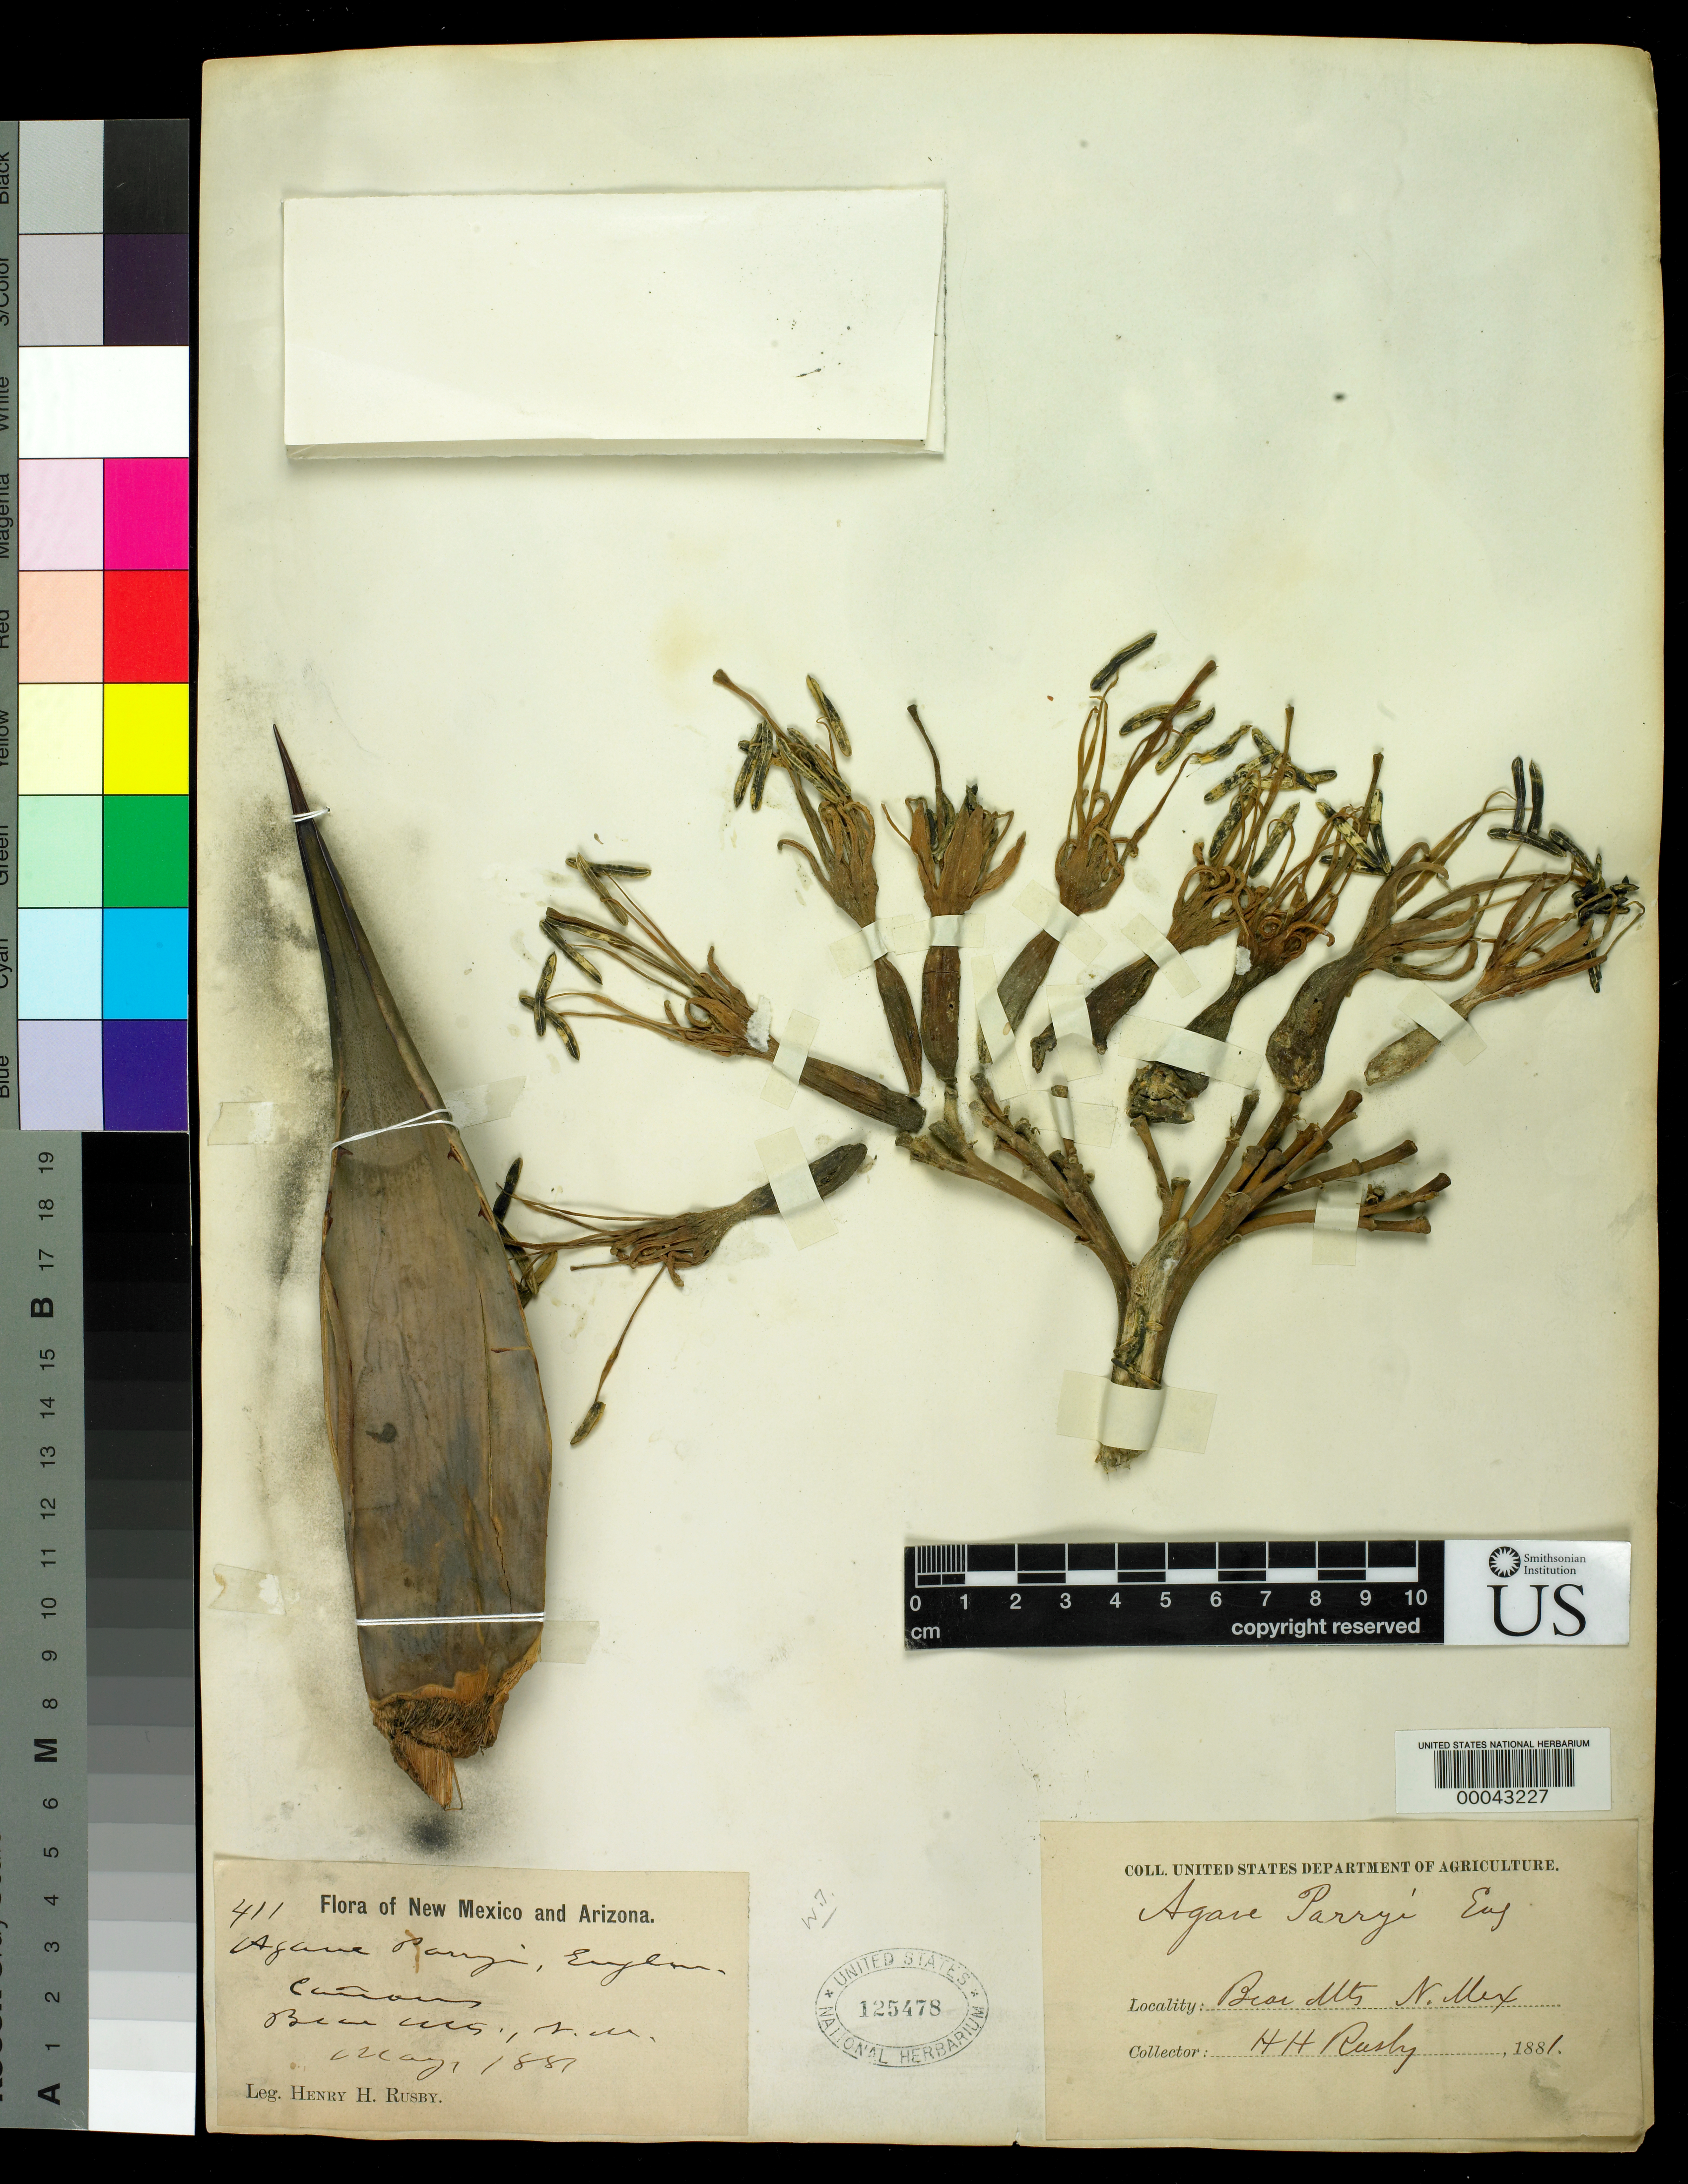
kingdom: Plantae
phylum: Tracheophyta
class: Liliopsida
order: Asparagales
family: Asparagaceae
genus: Agave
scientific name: Agave parryi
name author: Engelm.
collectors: H. H. Rusby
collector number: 411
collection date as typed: May 1881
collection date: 1881-05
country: United States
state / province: New Mexico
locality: Bear mts.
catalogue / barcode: US 125478